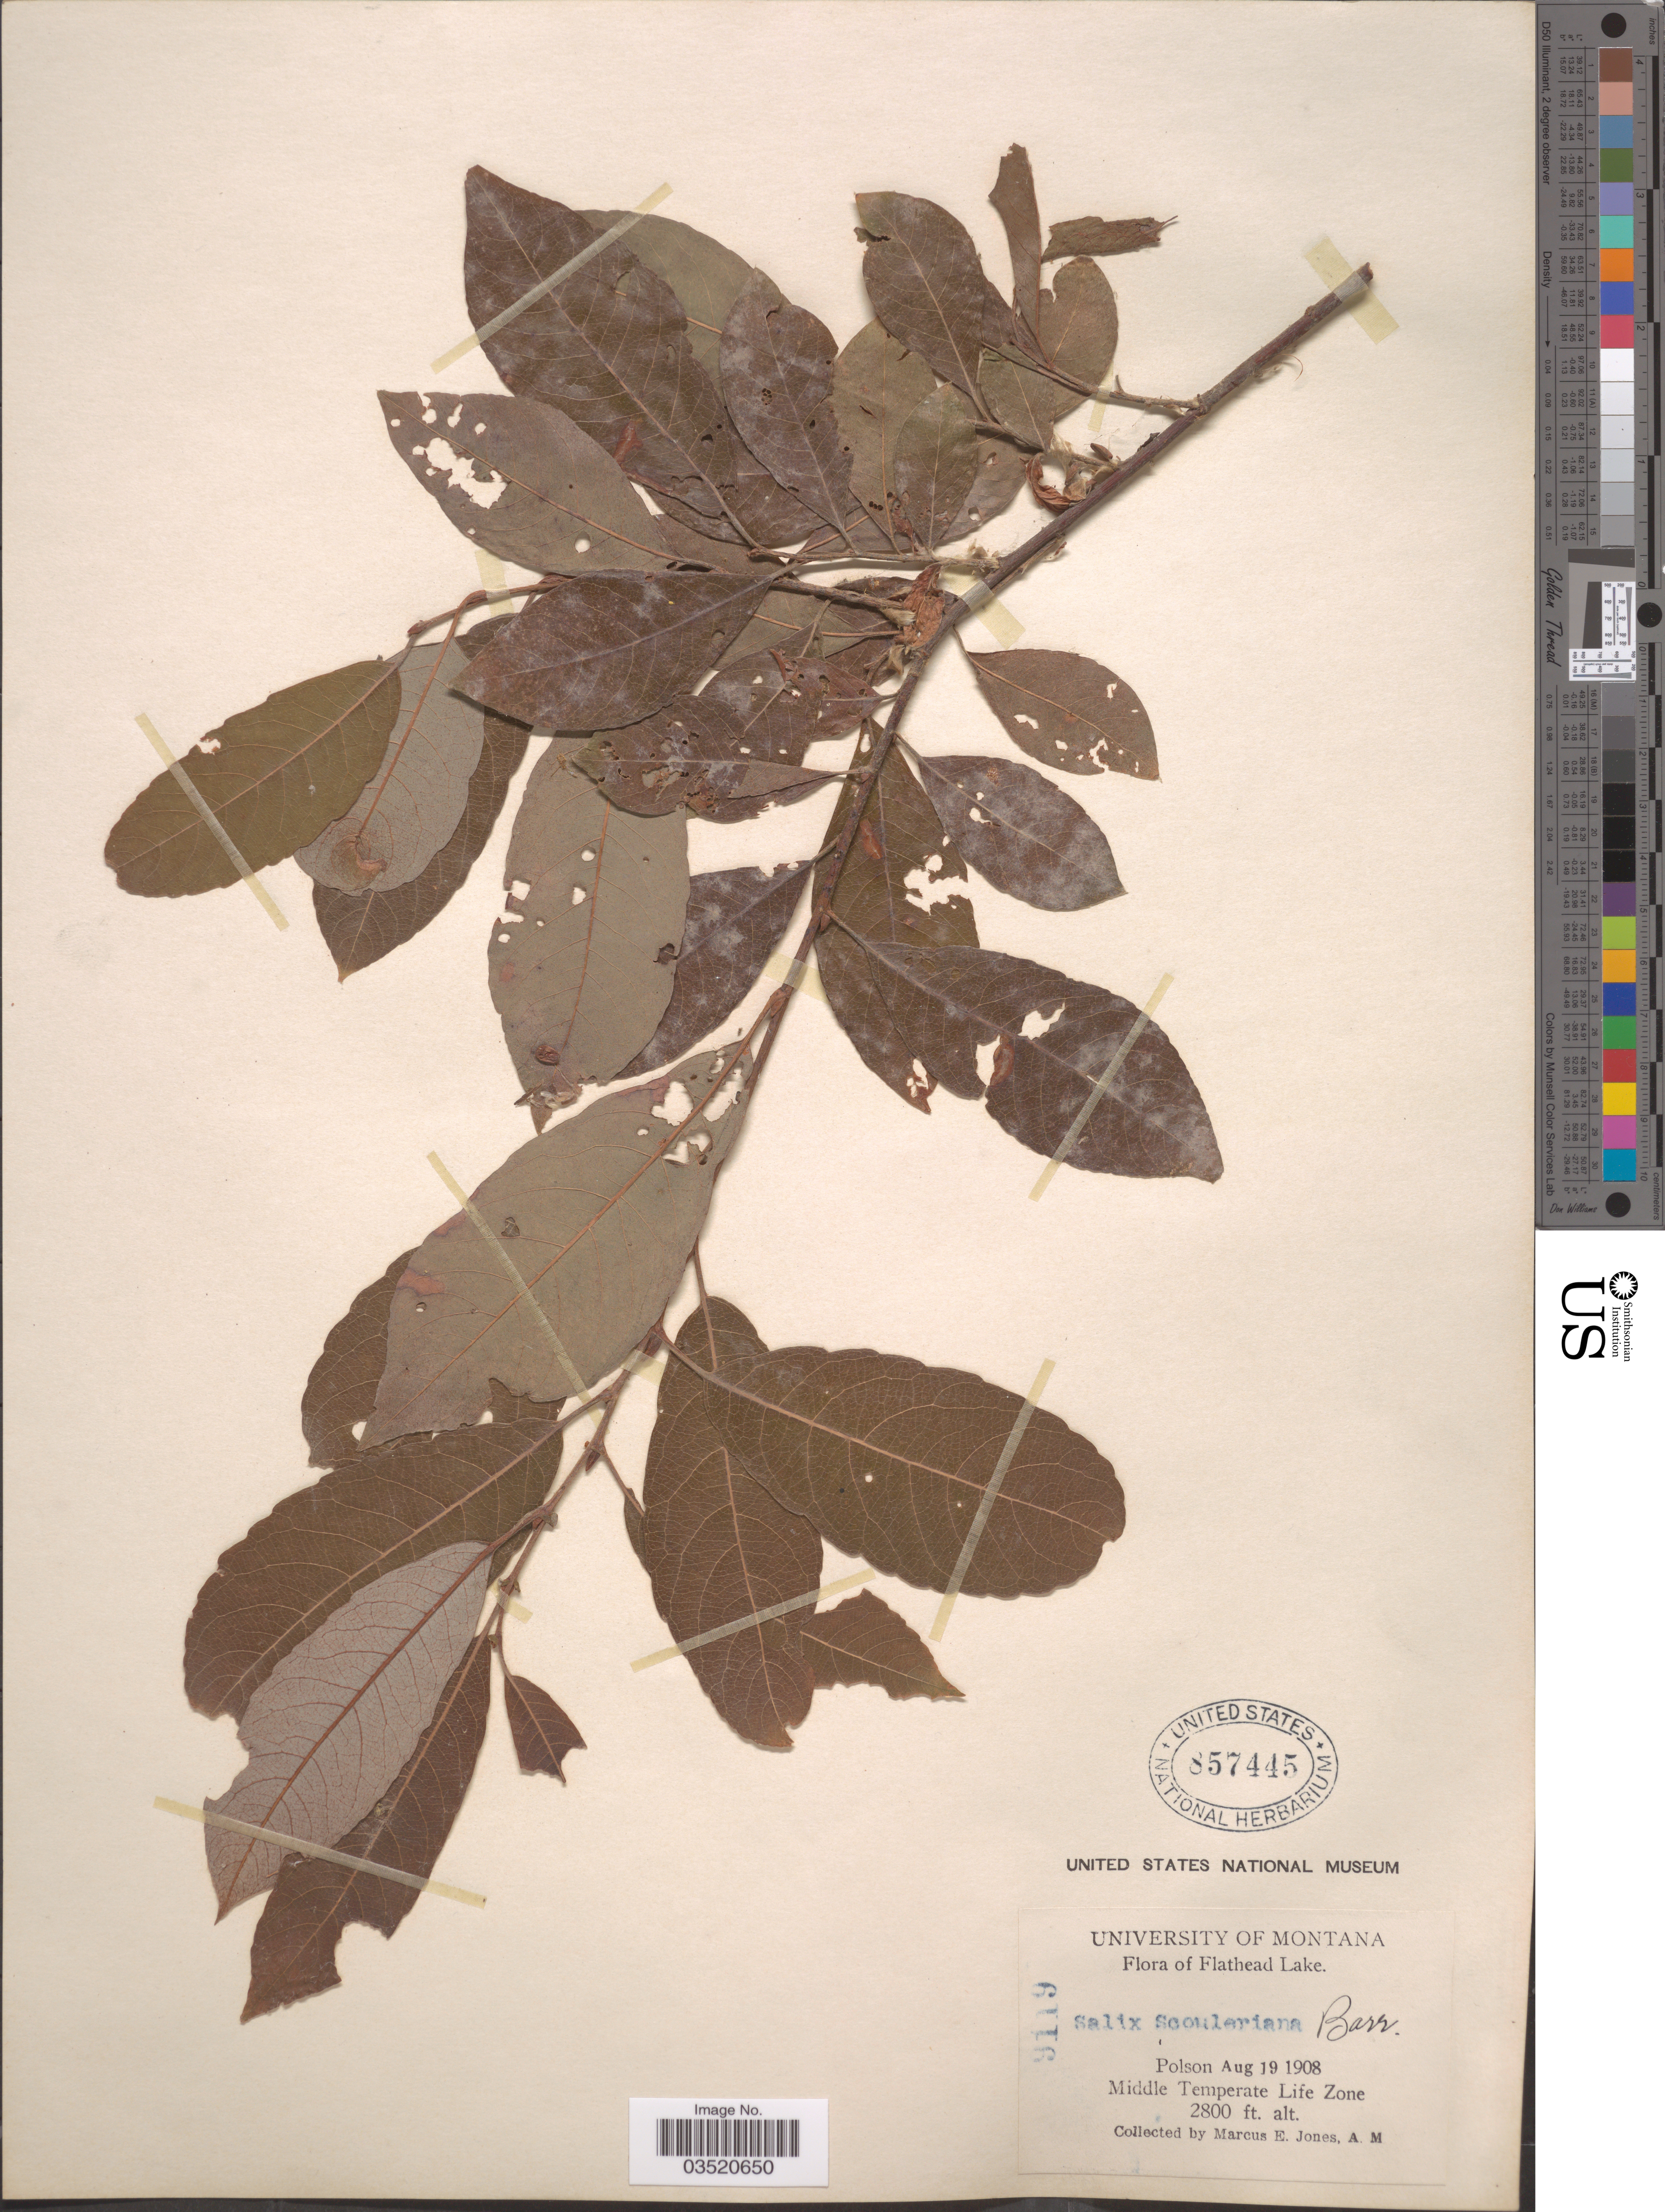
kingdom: Plantae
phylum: Tracheophyta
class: Magnoliopsida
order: Malpighiales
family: Salicaceae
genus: Salix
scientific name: Salix scouleriana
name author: Barratt ex Hook.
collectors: M. E. Jones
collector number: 9119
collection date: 1908-08-19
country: United States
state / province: Montana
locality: Flathead Lake. Polson. Middle Temperate Life Zone.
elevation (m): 853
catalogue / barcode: US 857445